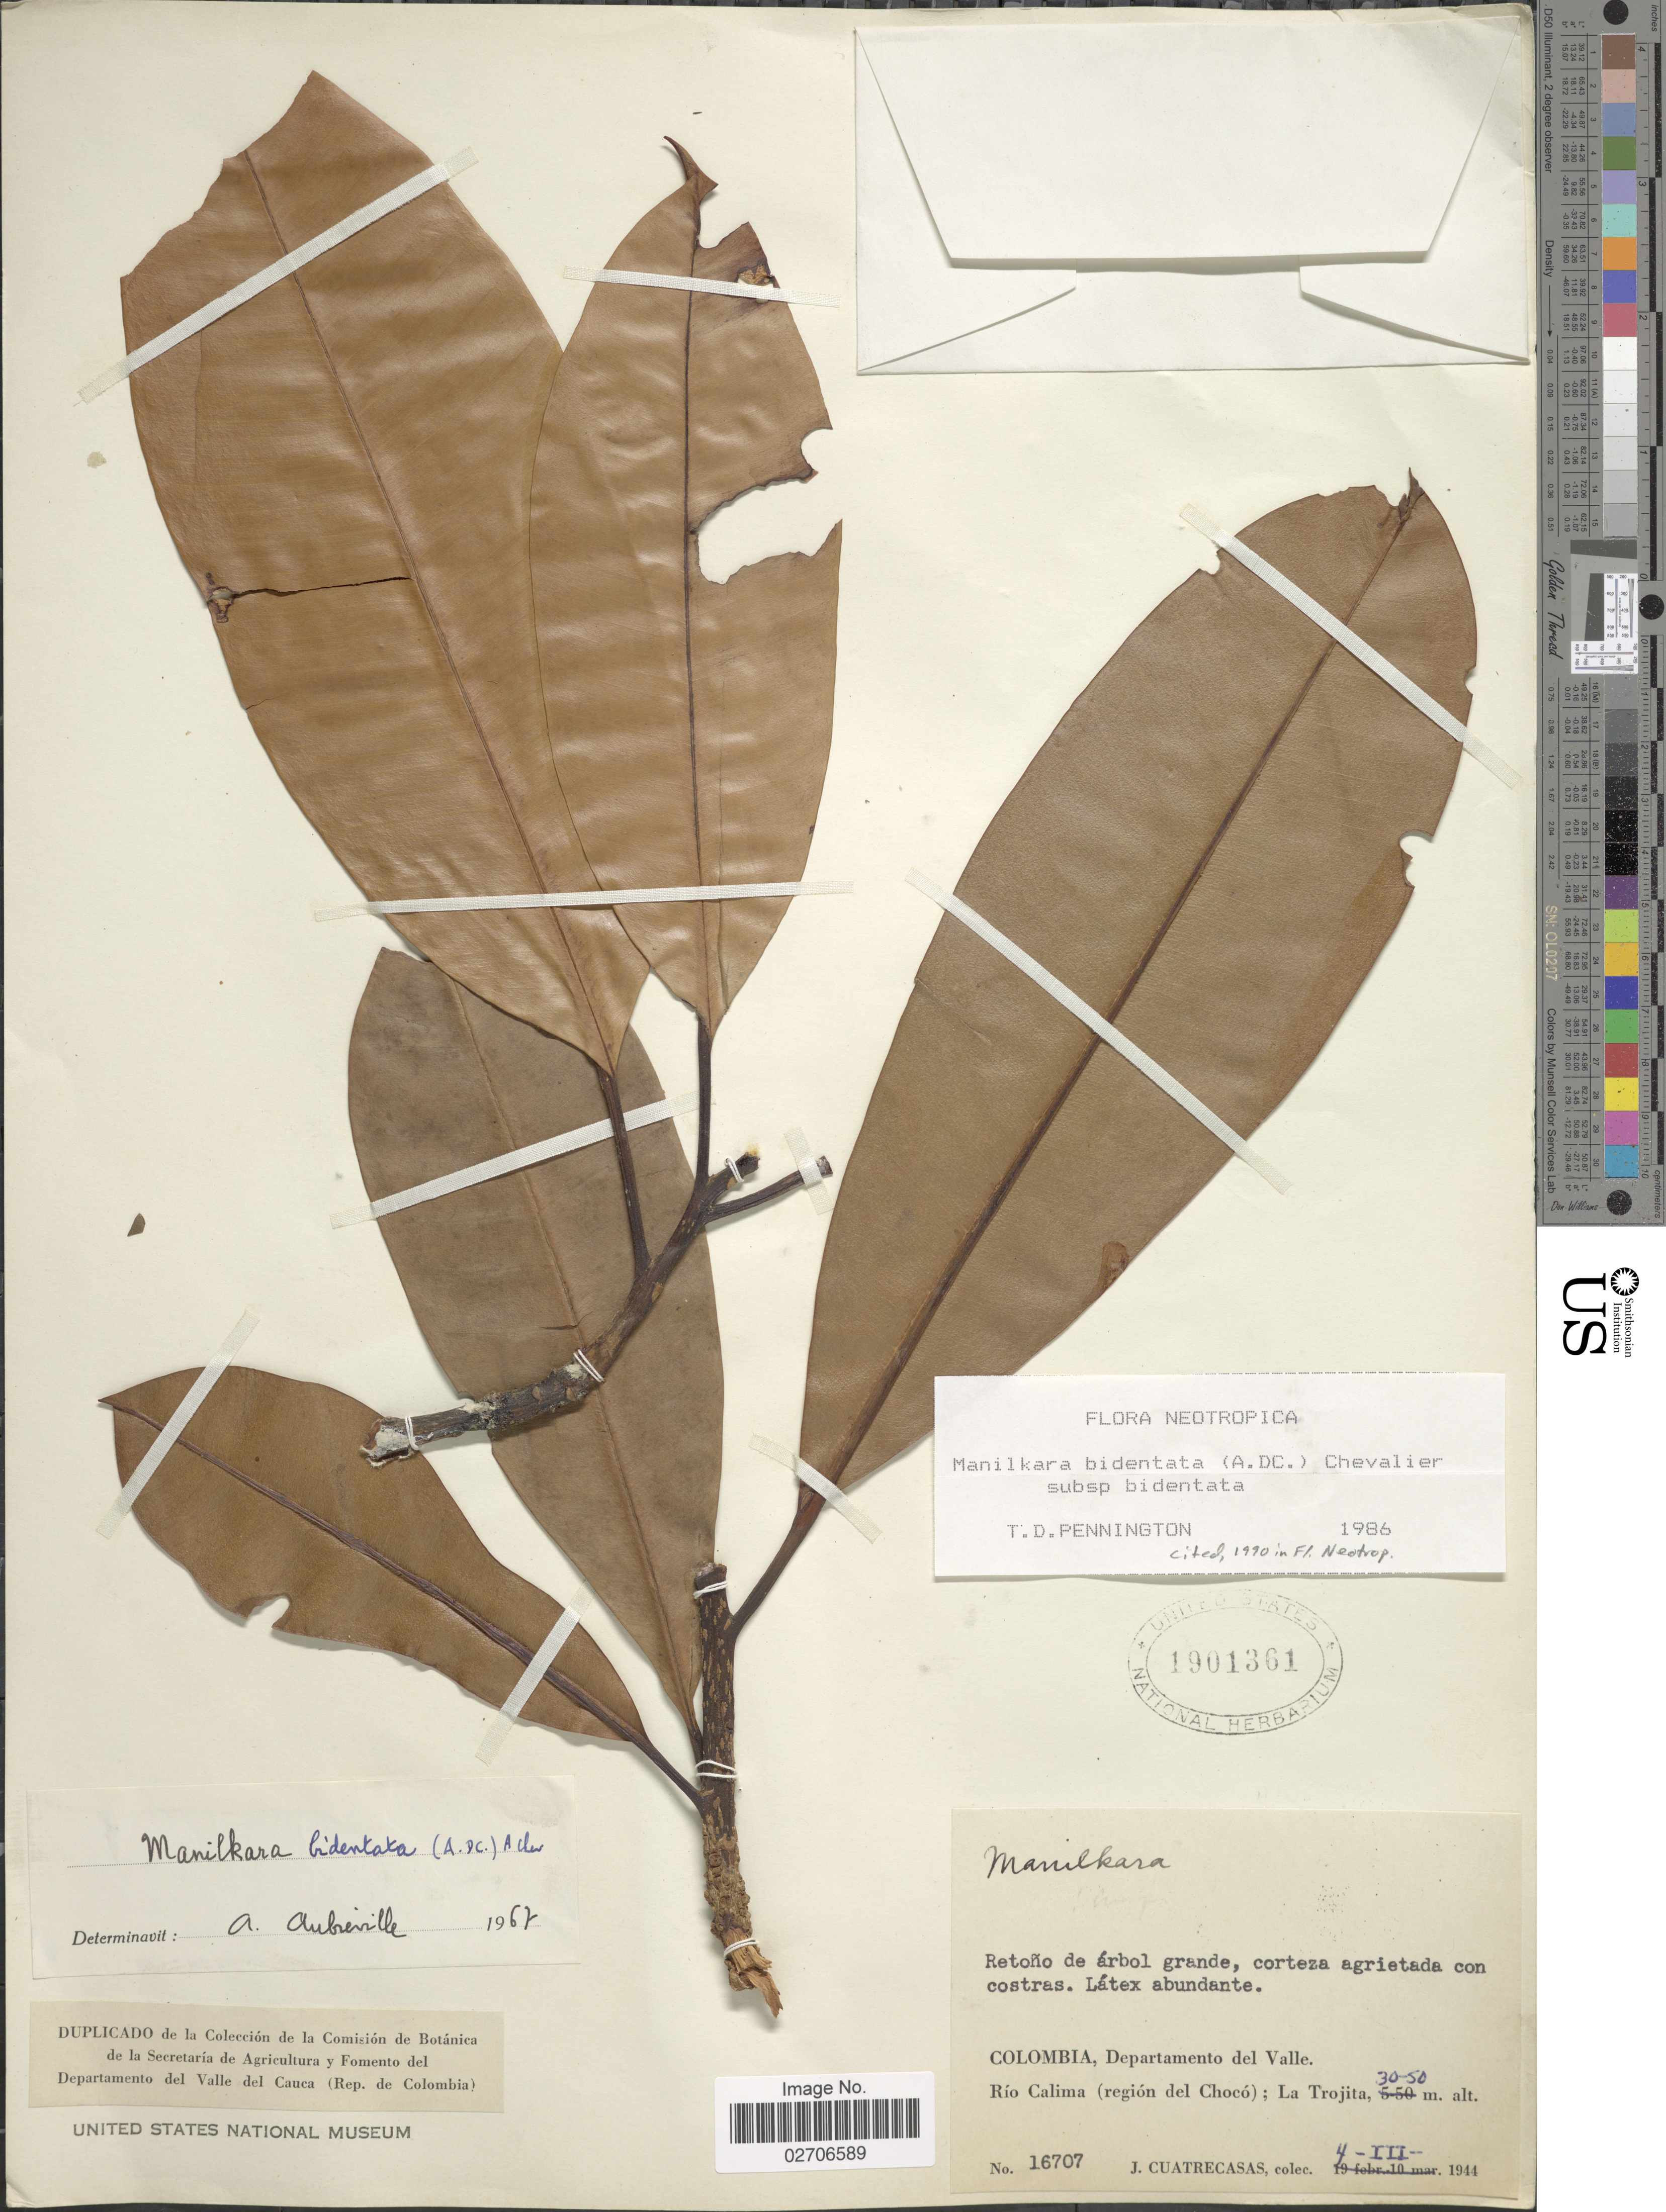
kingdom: Plantae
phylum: Tracheophyta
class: Magnoliopsida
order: Ericales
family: Sapotaceae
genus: Manilkara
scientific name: Manilkara bidentata subsp. bidentata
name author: (A. DC.) A. Chev.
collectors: J. Cuatrecasas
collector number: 16707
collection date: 1944-03-04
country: Colombia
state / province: Valle del Cauca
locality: Colombia, Departamento del Valle, Rio Calima (region del Choco): La Trojita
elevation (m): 30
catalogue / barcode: US 1901361